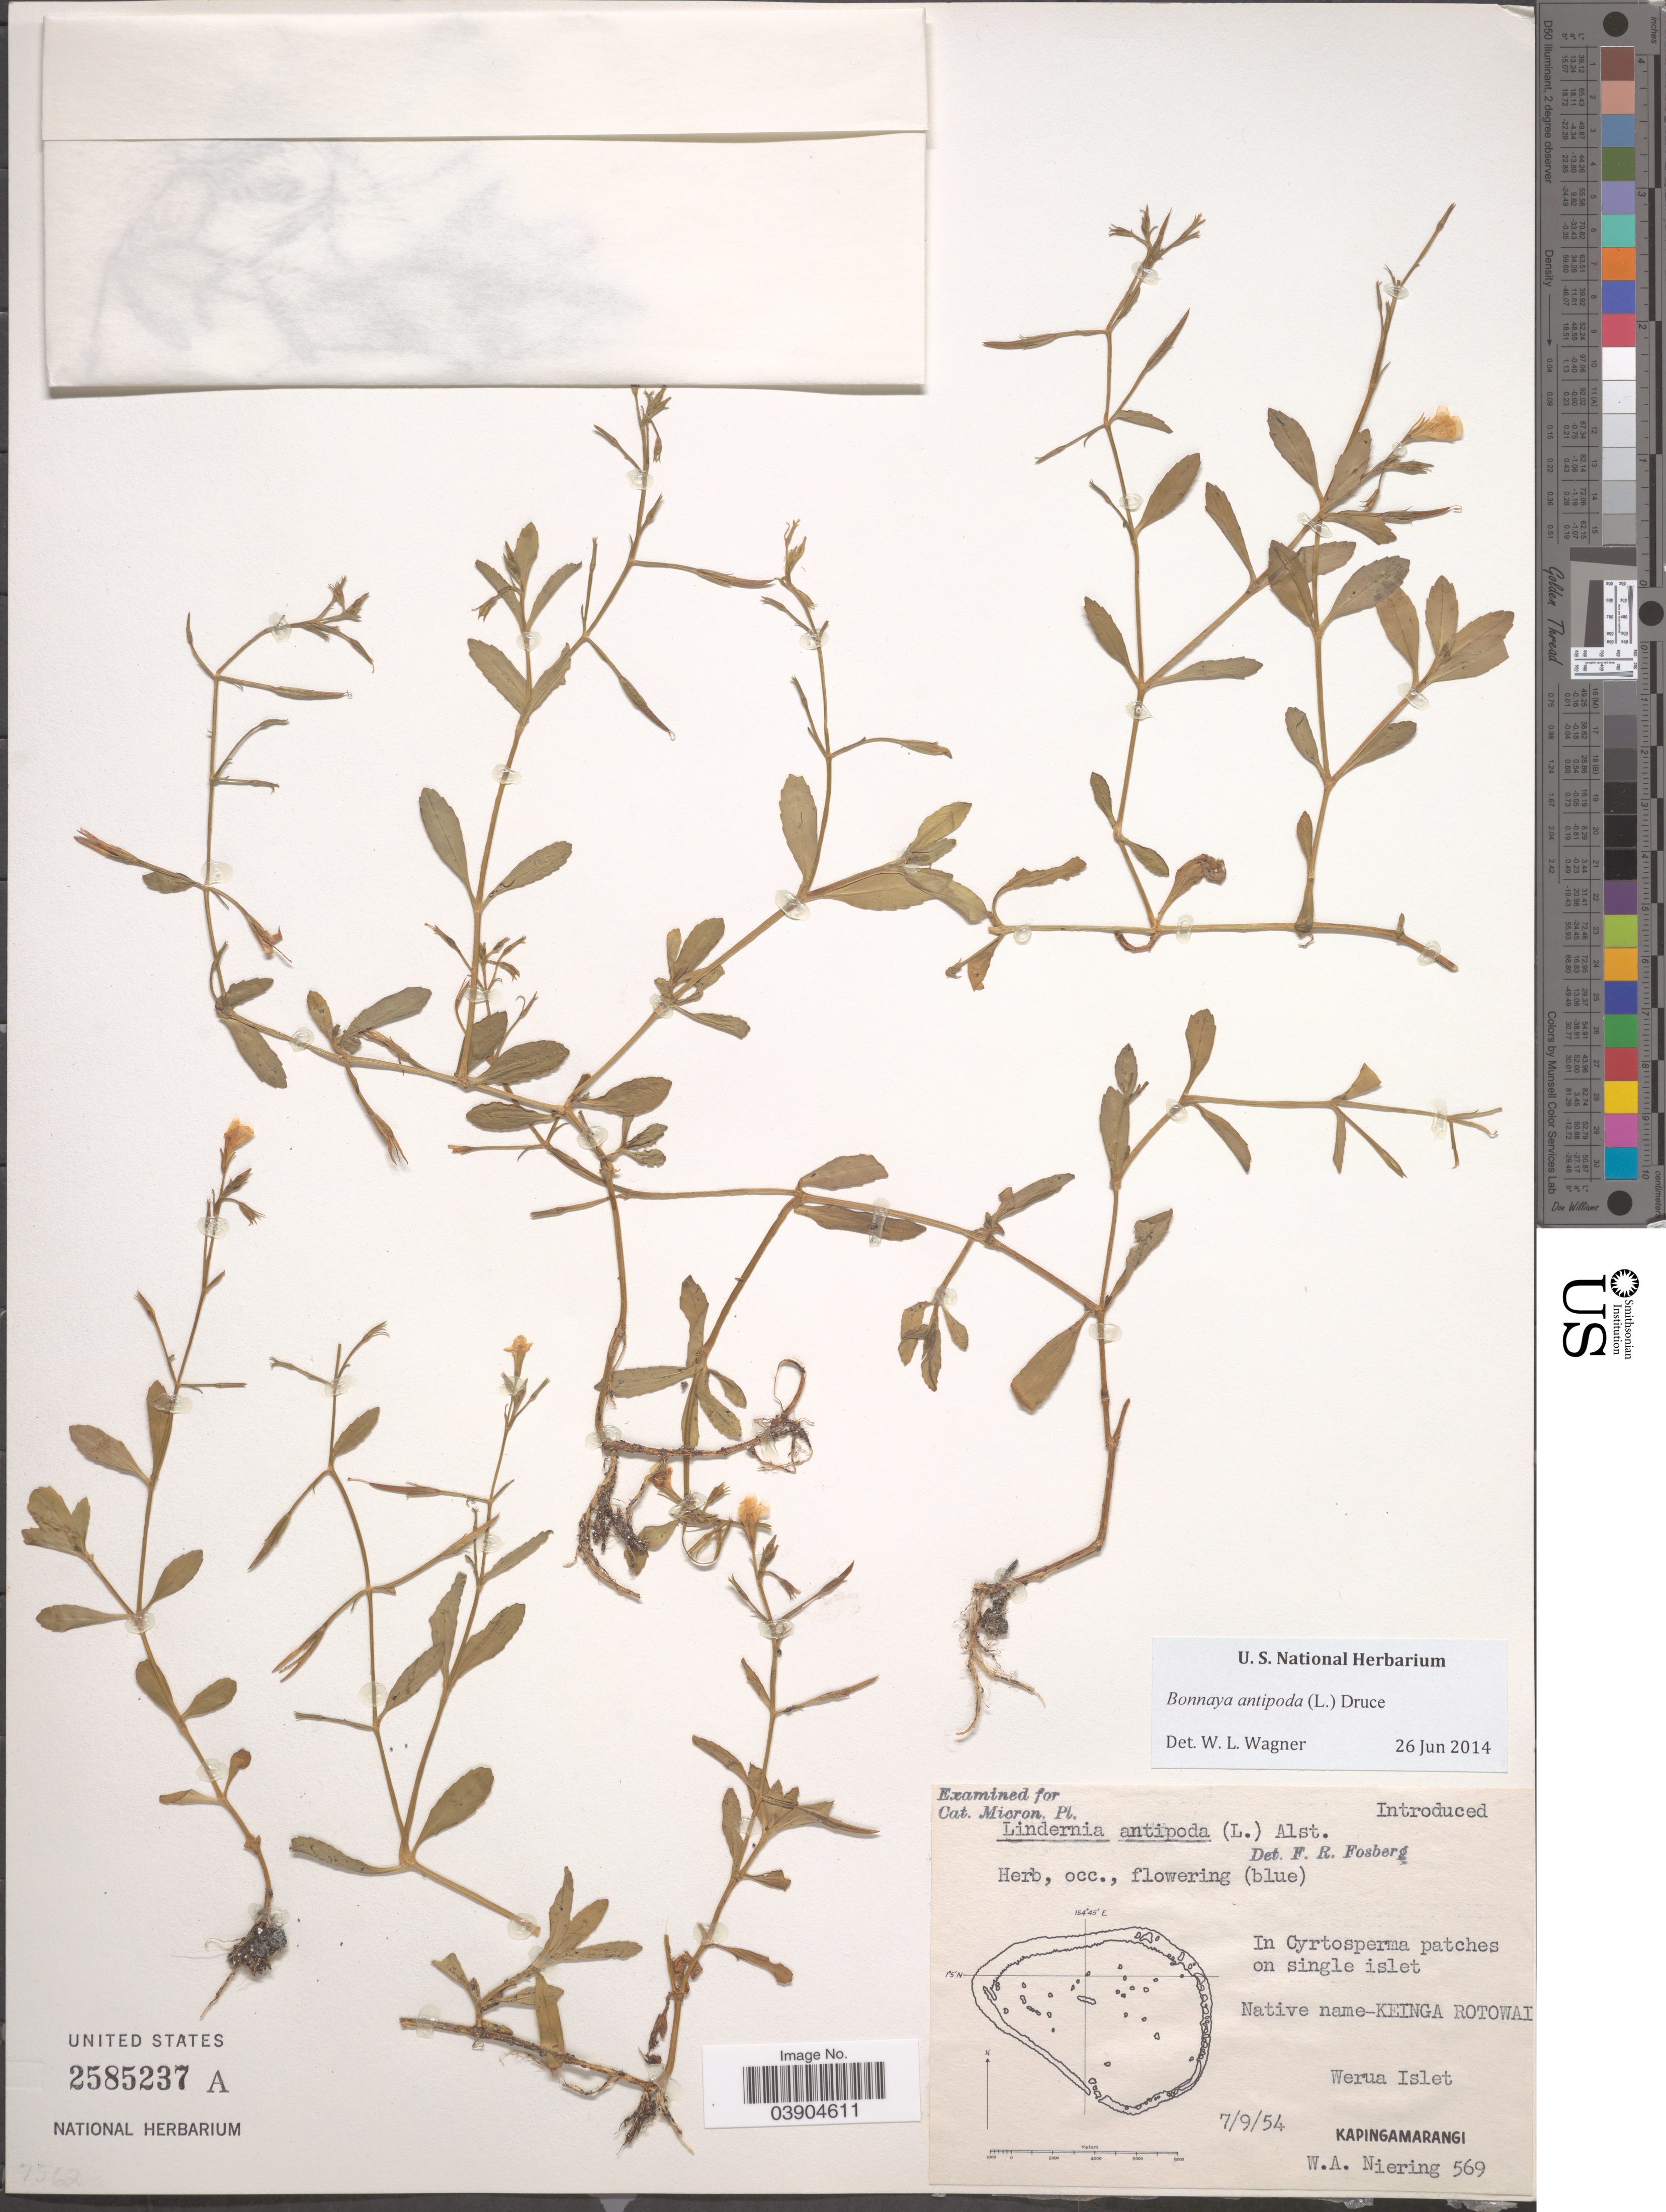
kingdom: Plantae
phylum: Tracheophyta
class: Magnoliopsida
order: Lamiales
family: Linderniaceae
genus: Lindernia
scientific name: Lindernia antipoda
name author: (L.) Alston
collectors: W. Niering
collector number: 569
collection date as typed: Transcribed d/m/y: 7/9/54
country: Micronesia, Federated States of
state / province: Pohnpei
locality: Werua Islet. Kapingamarangi.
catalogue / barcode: US 2585237A